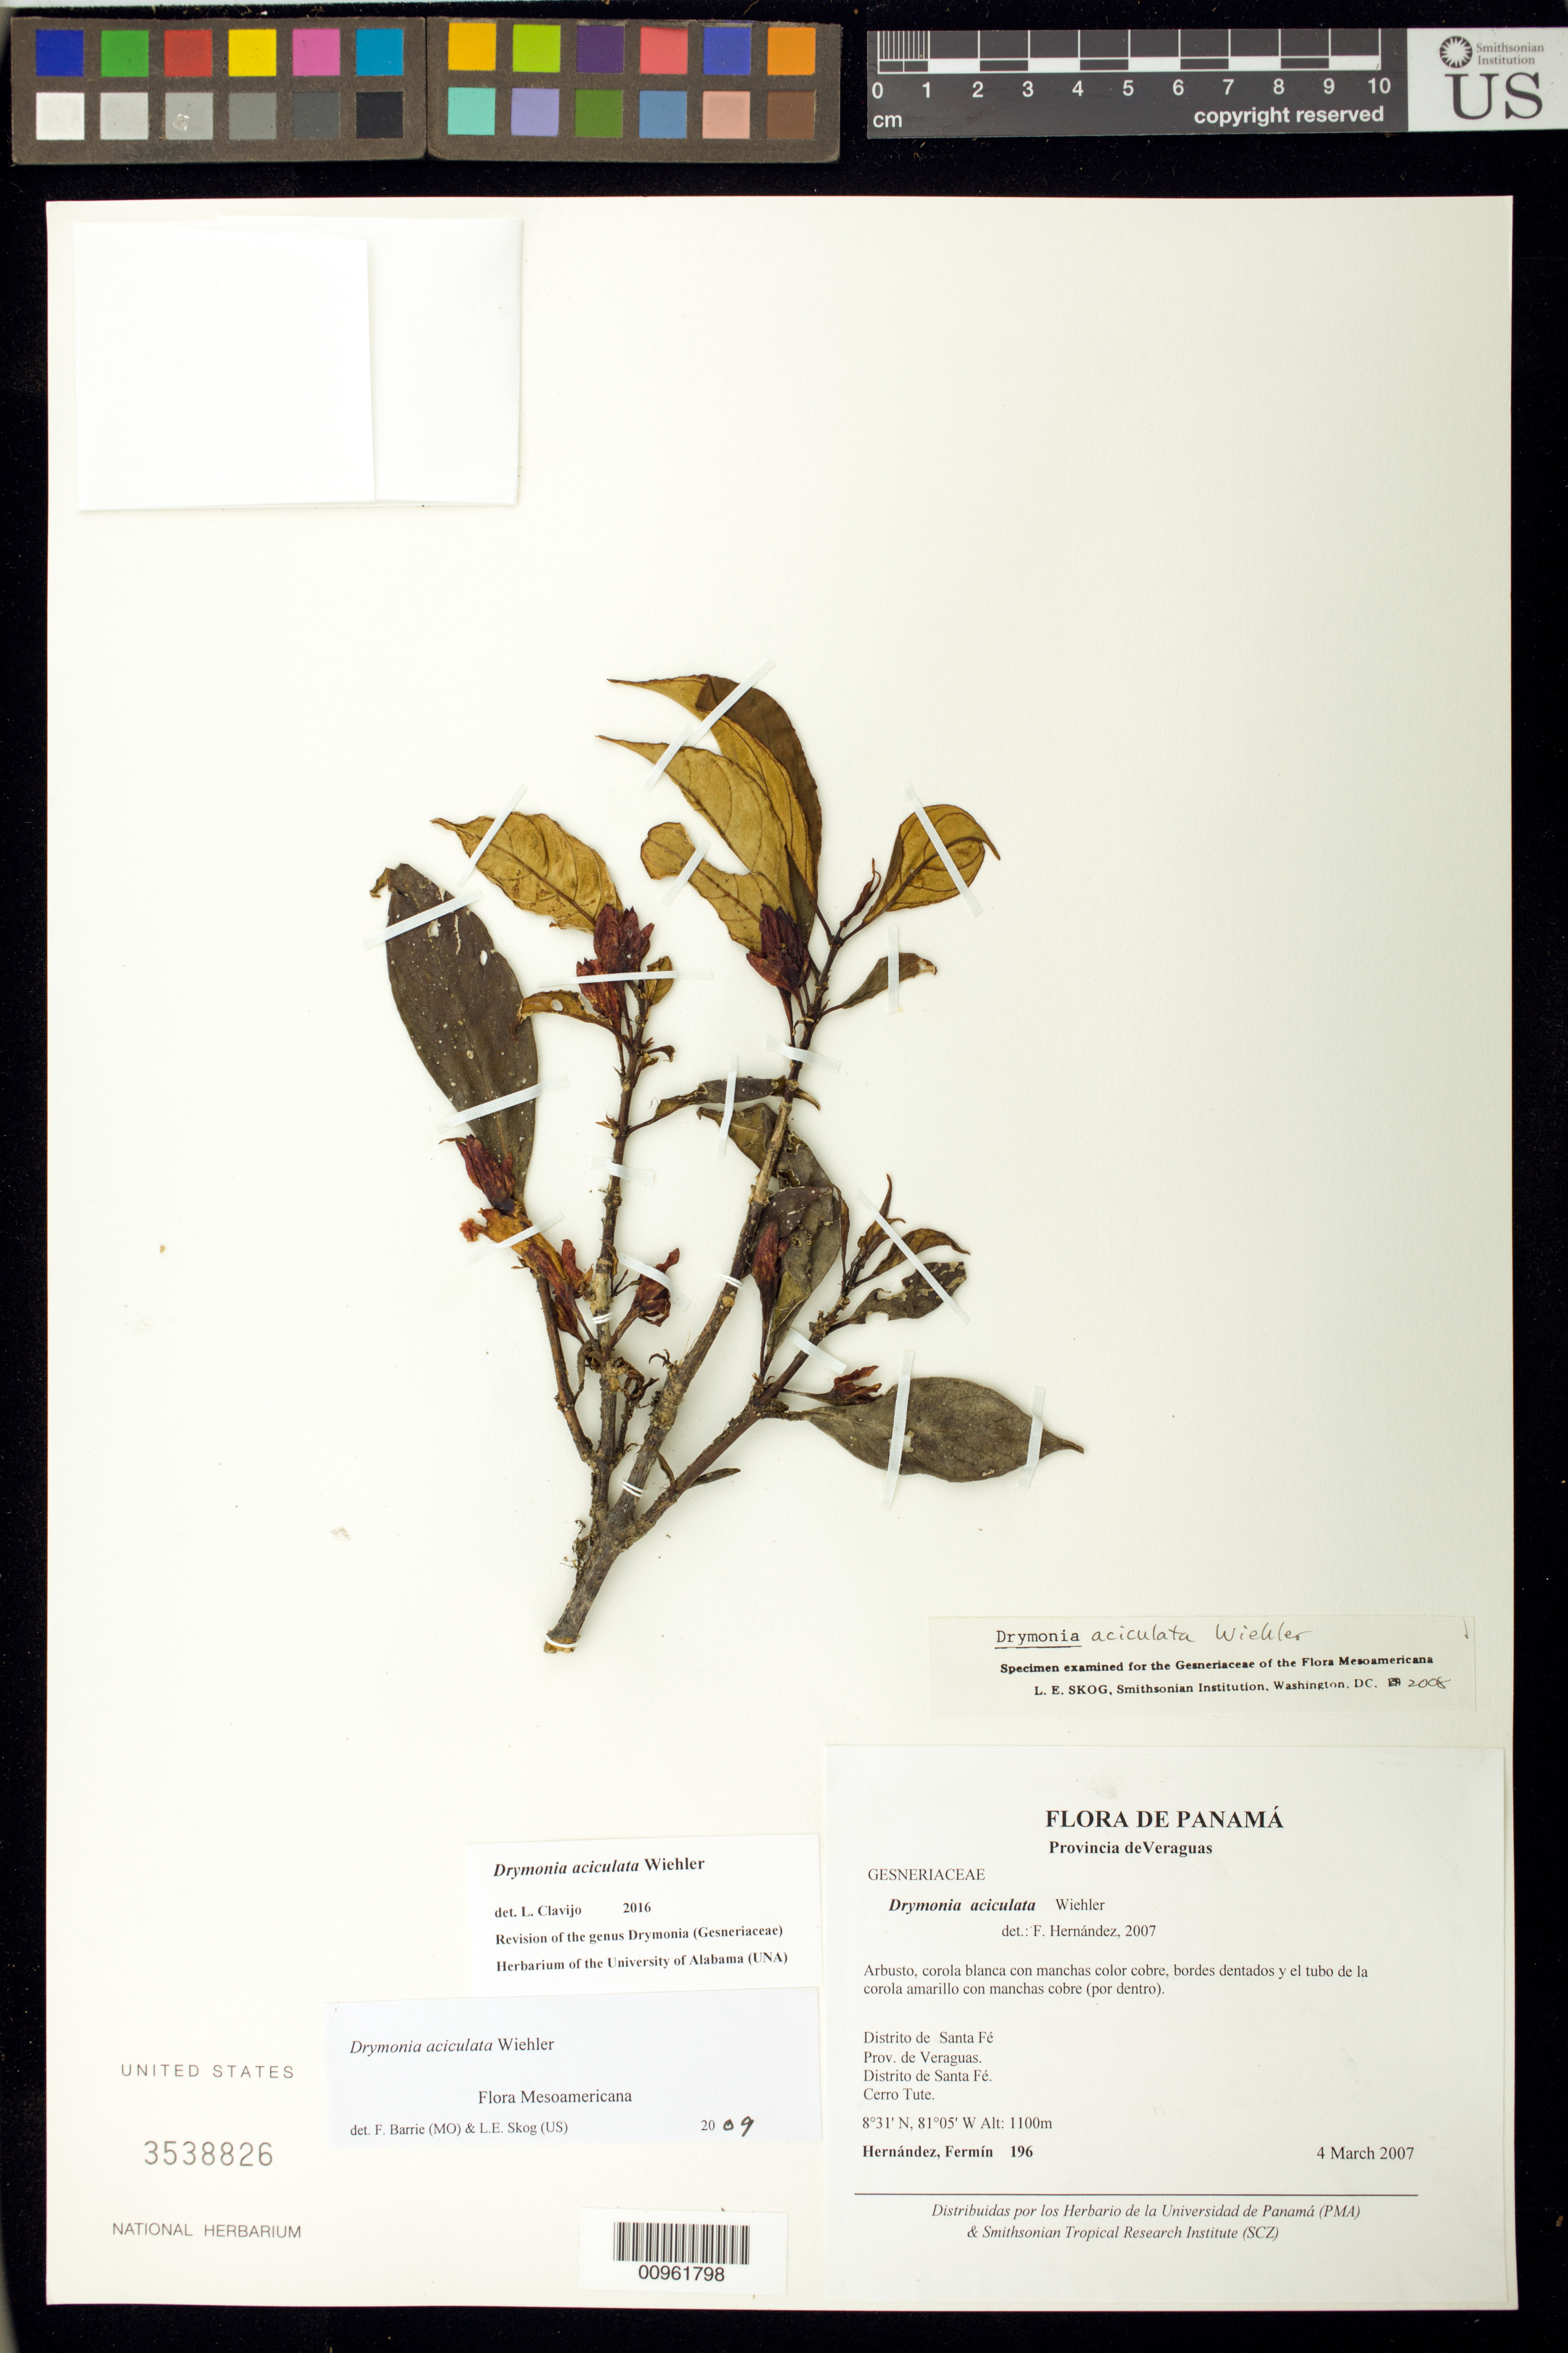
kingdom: Plantae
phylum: Tracheophyta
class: Magnoliopsida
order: Lamiales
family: Gesneriaceae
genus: Drymonia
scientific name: Drymonia aciculata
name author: Wiehler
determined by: Skog, Laurence E.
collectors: F. Hernández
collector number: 196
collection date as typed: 04 Mar 2007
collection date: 2007-03-04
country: Panama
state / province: Veraguas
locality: Distrito de Santa Fé, Cerro Tute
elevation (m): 1100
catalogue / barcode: US 3538826